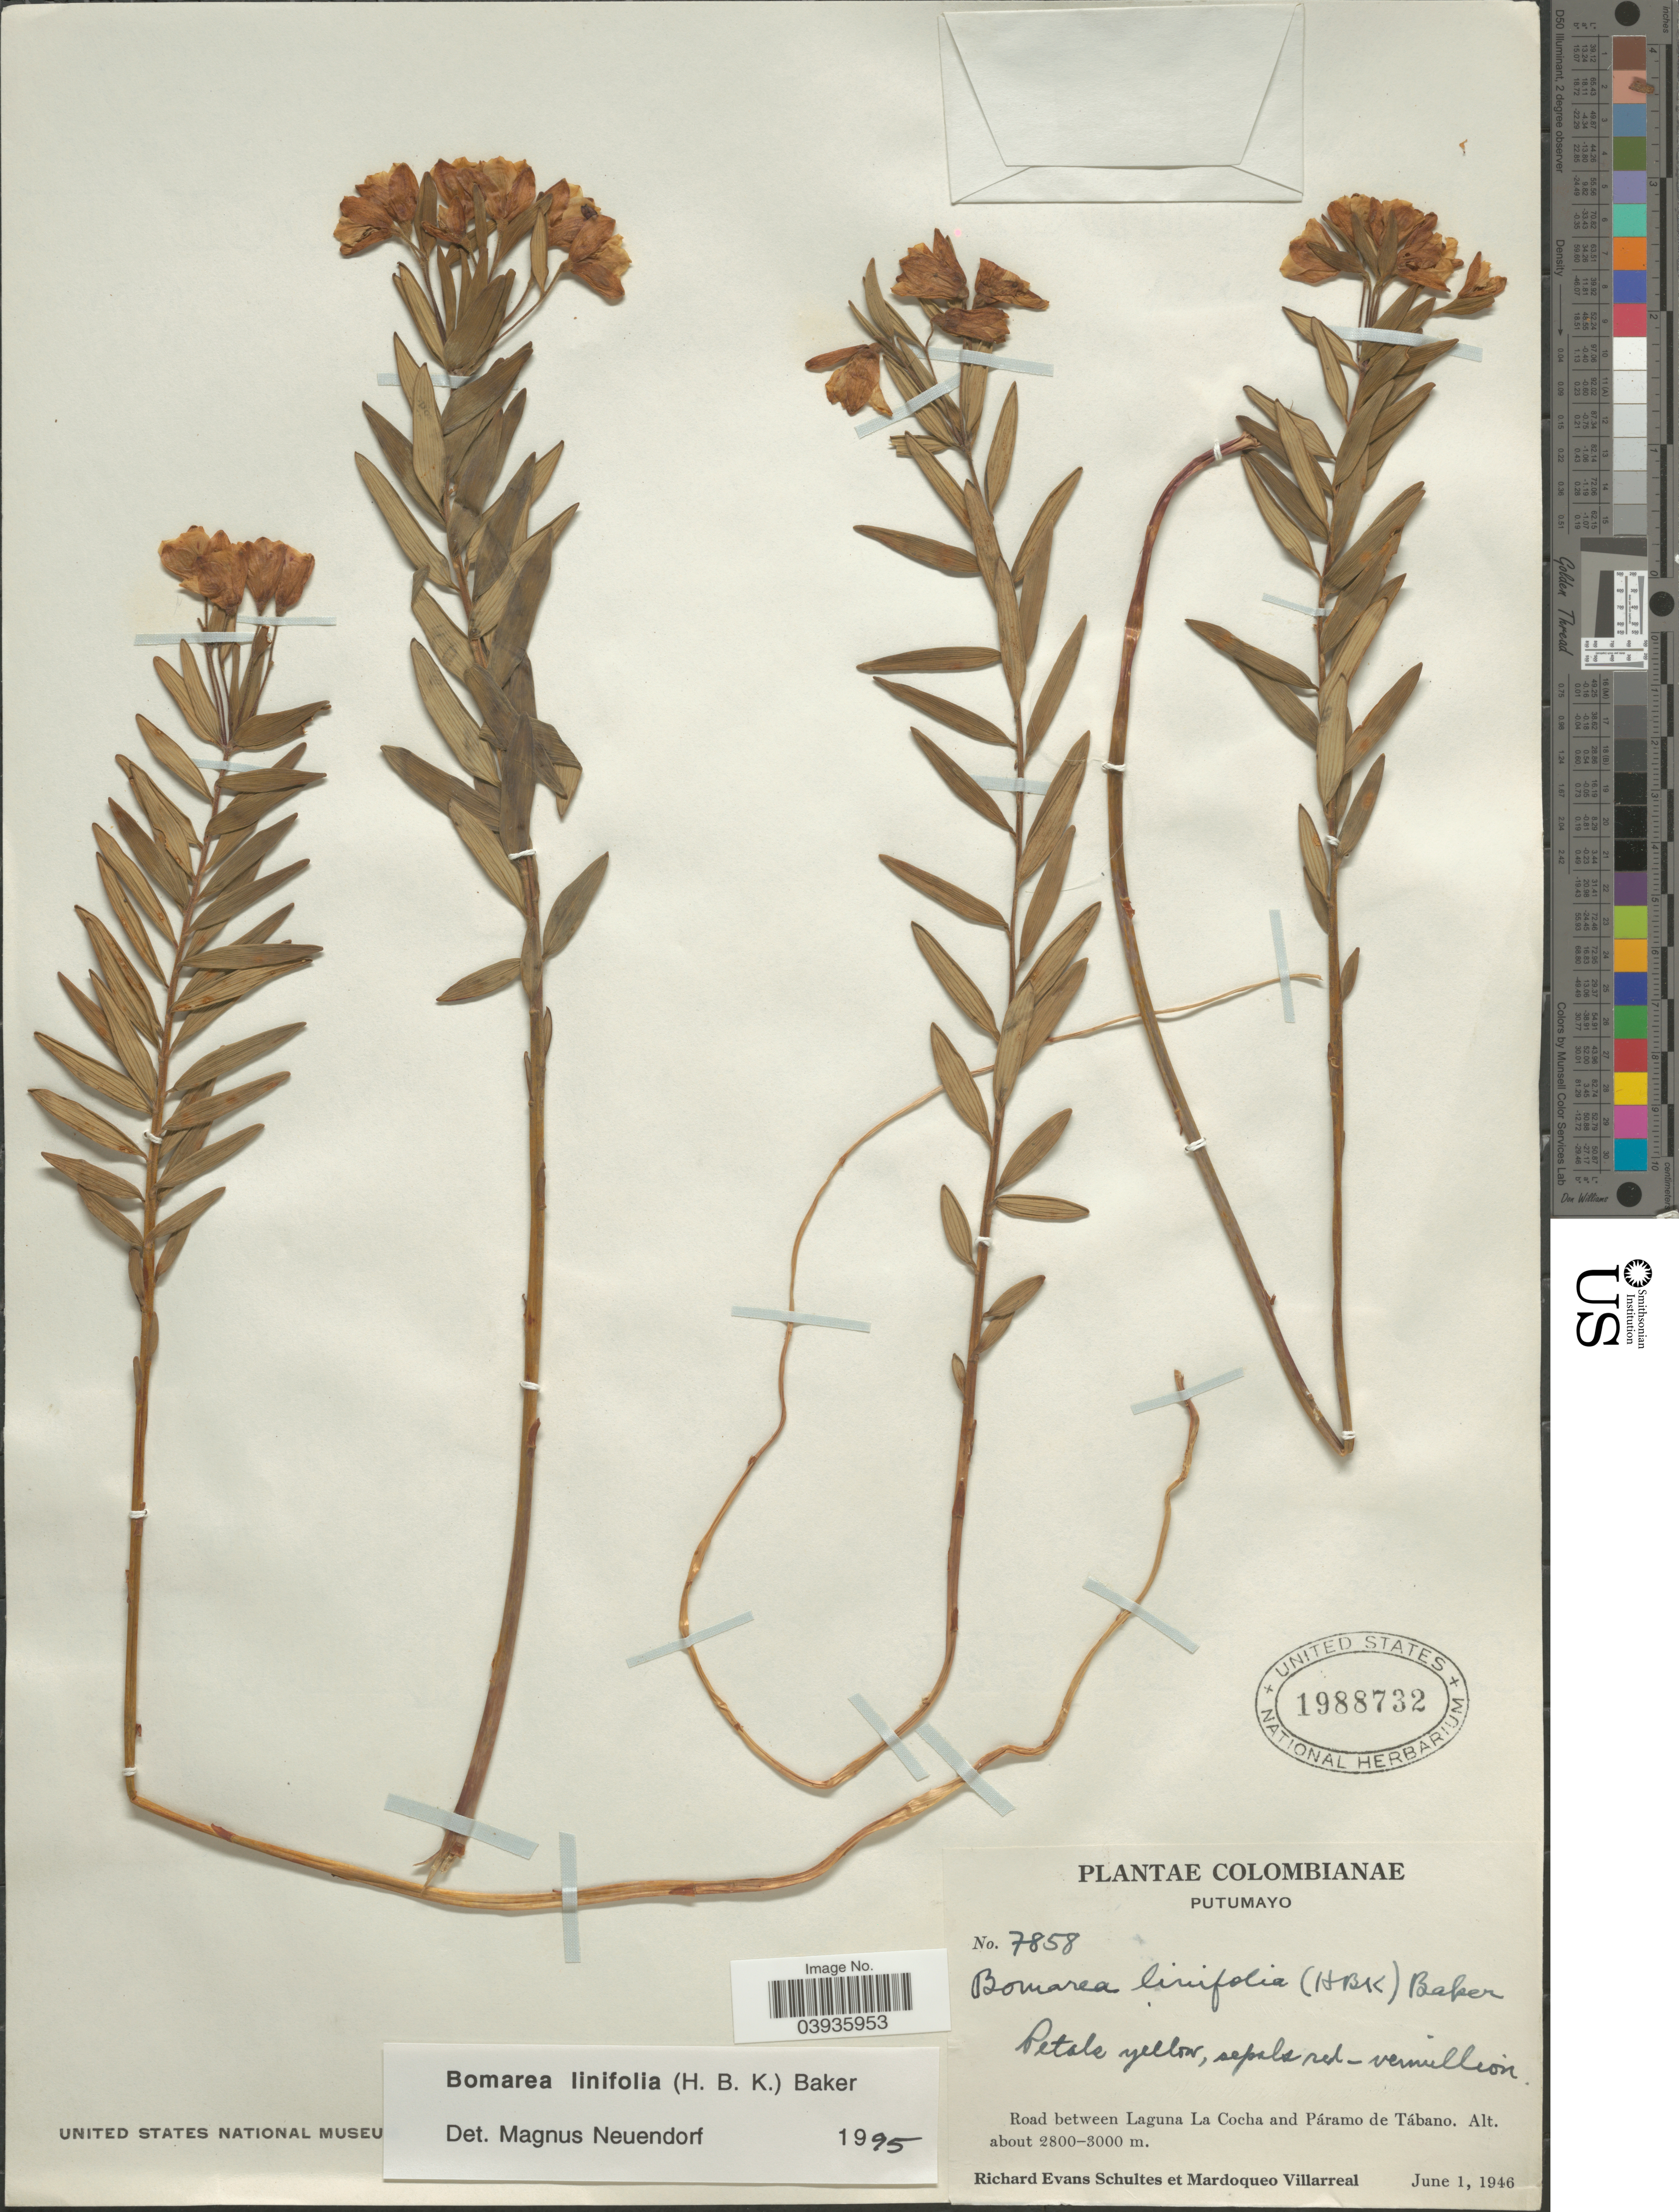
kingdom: Plantae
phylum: Tracheophyta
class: Liliopsida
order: Liliales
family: Alstroemeriaceae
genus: Bomarea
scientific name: Bomarea linifolia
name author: (Kunth) Baker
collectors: R. E. Schultes & M. Villarreal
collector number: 7858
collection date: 1946-06-01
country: Colombia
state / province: Putumayo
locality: Road between Laguna La Cocha and Páramo de Tábano.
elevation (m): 2800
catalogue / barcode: US 1988732